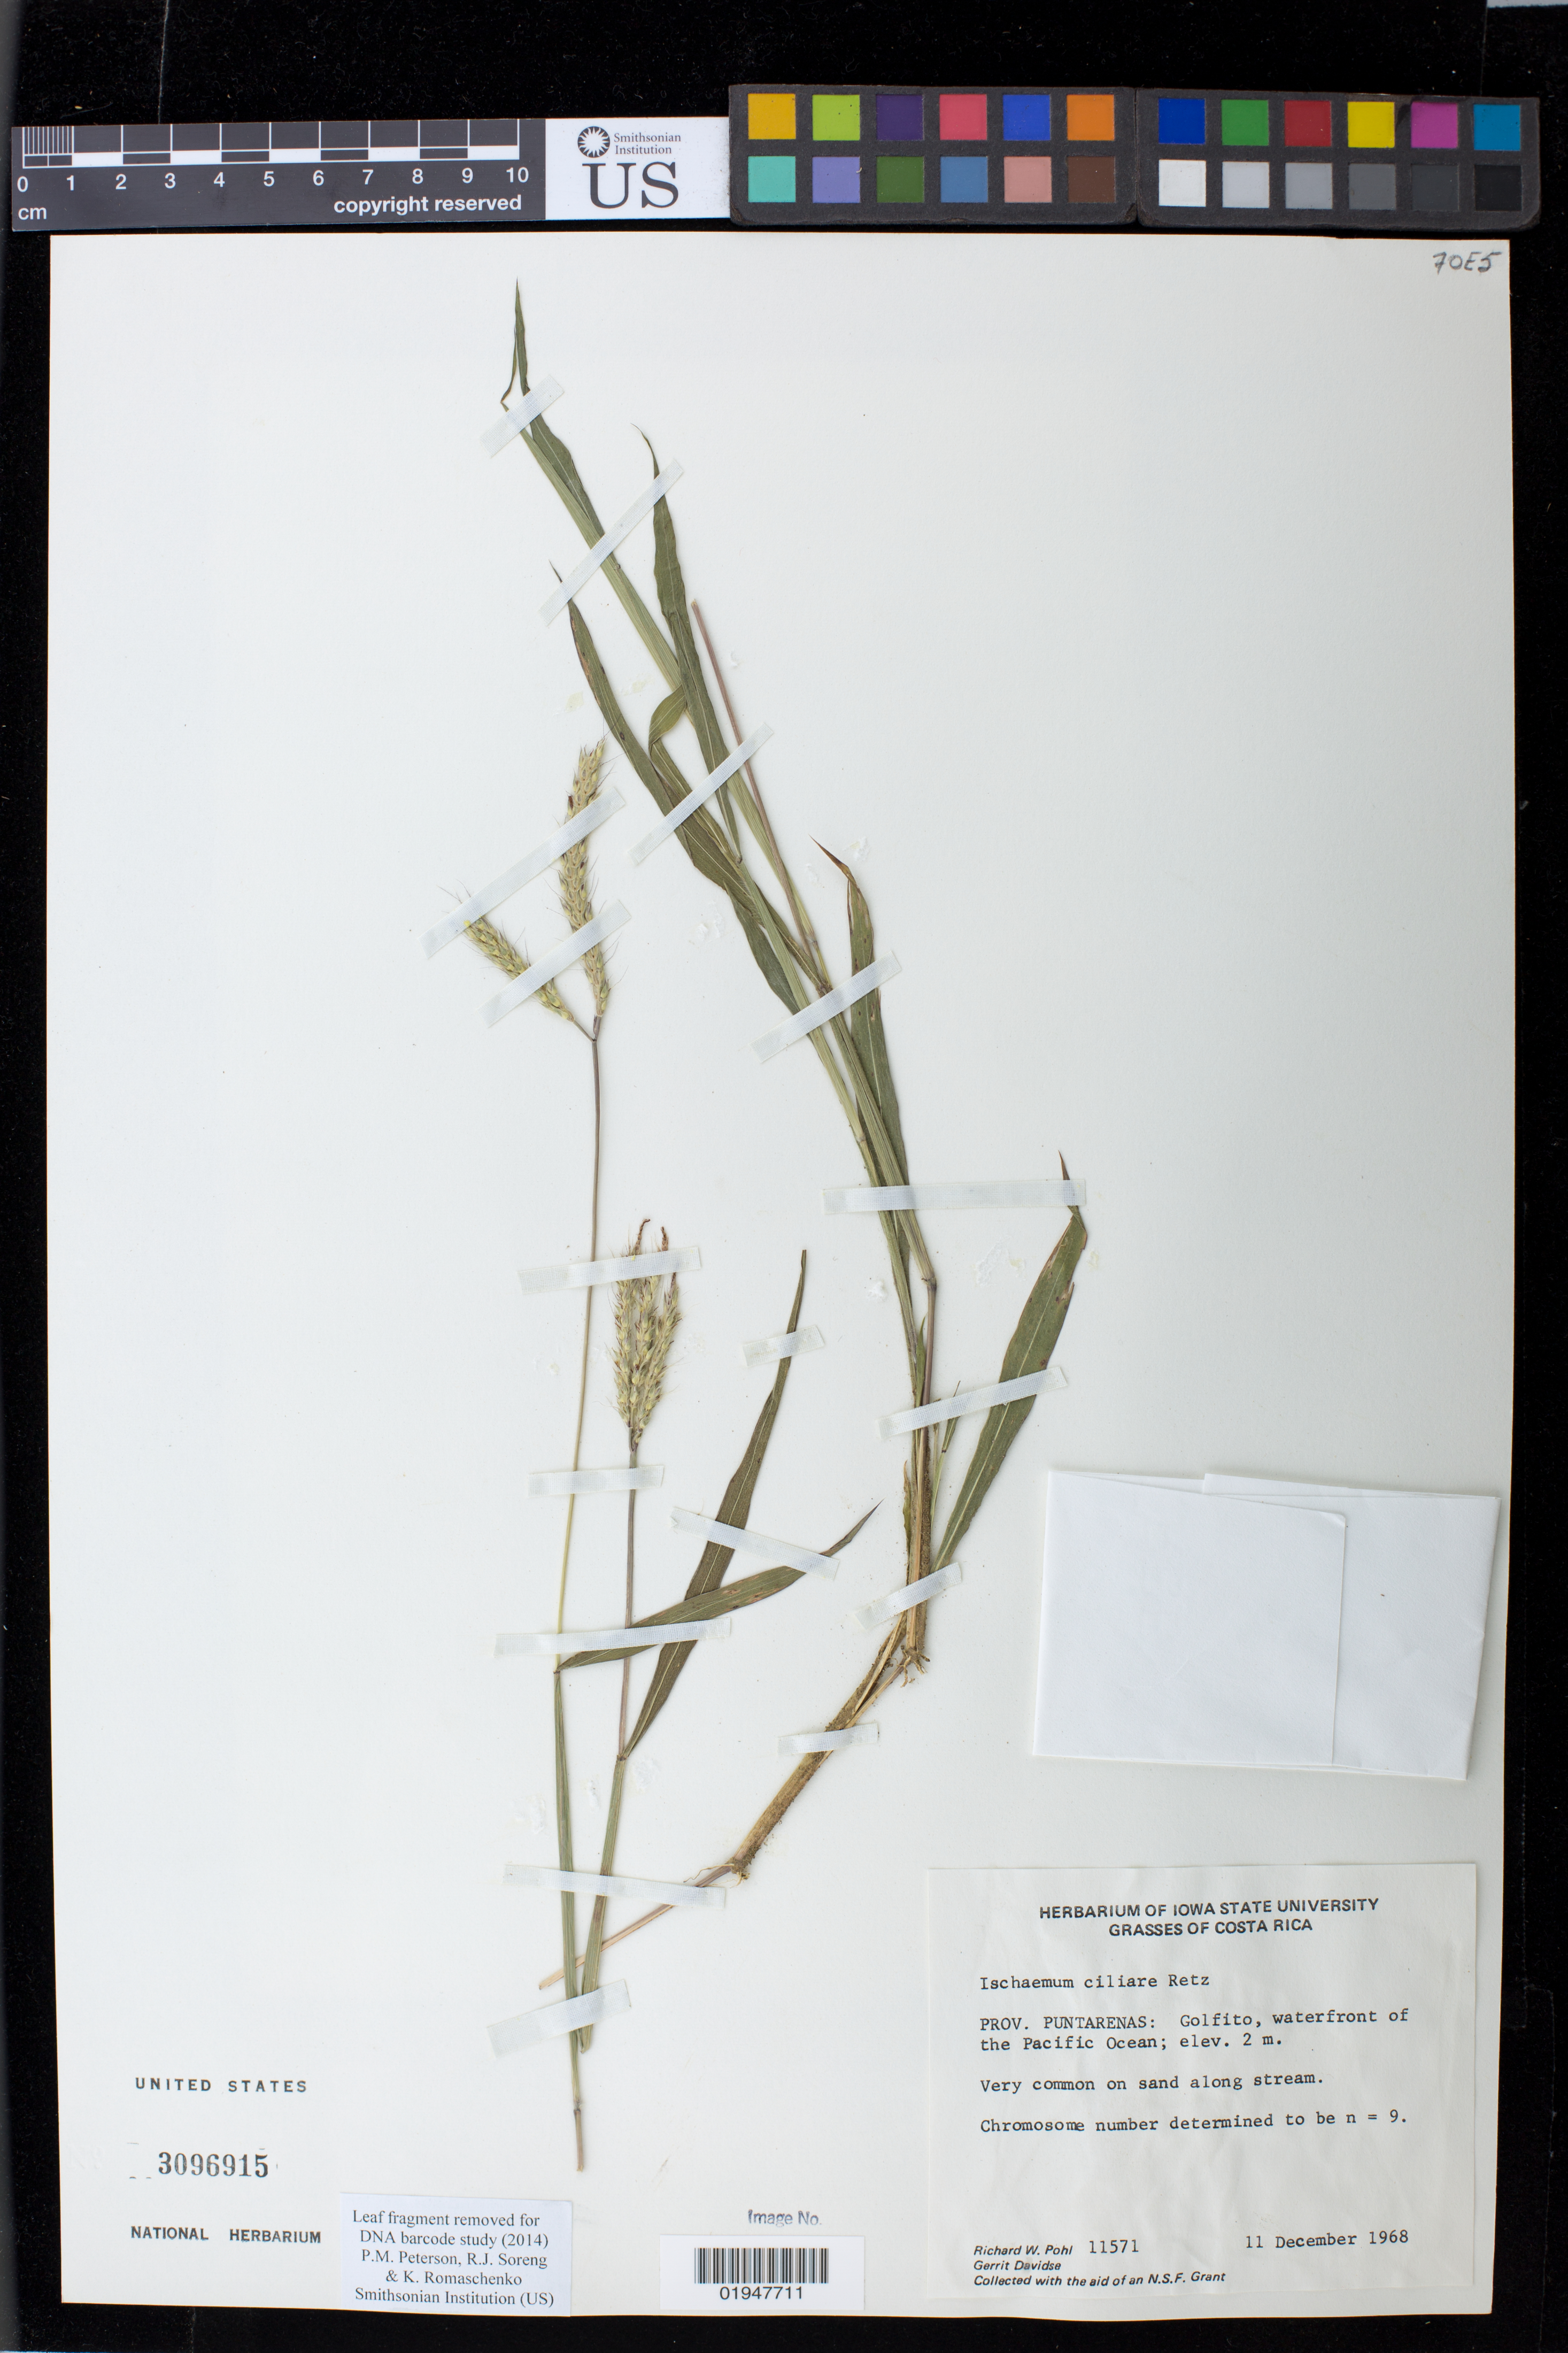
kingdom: Plantae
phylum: Tracheophyta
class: Liliopsida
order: Poales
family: Poaceae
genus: Ischaemum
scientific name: Ischaemum ciliare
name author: Retz.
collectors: R. W. Pohl & G. Davidse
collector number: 11571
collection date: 1968-12-11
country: Costa Rica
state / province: Puntarenas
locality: Golfito, waterfront of the Pacific Ocean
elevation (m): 2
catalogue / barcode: US 3096915